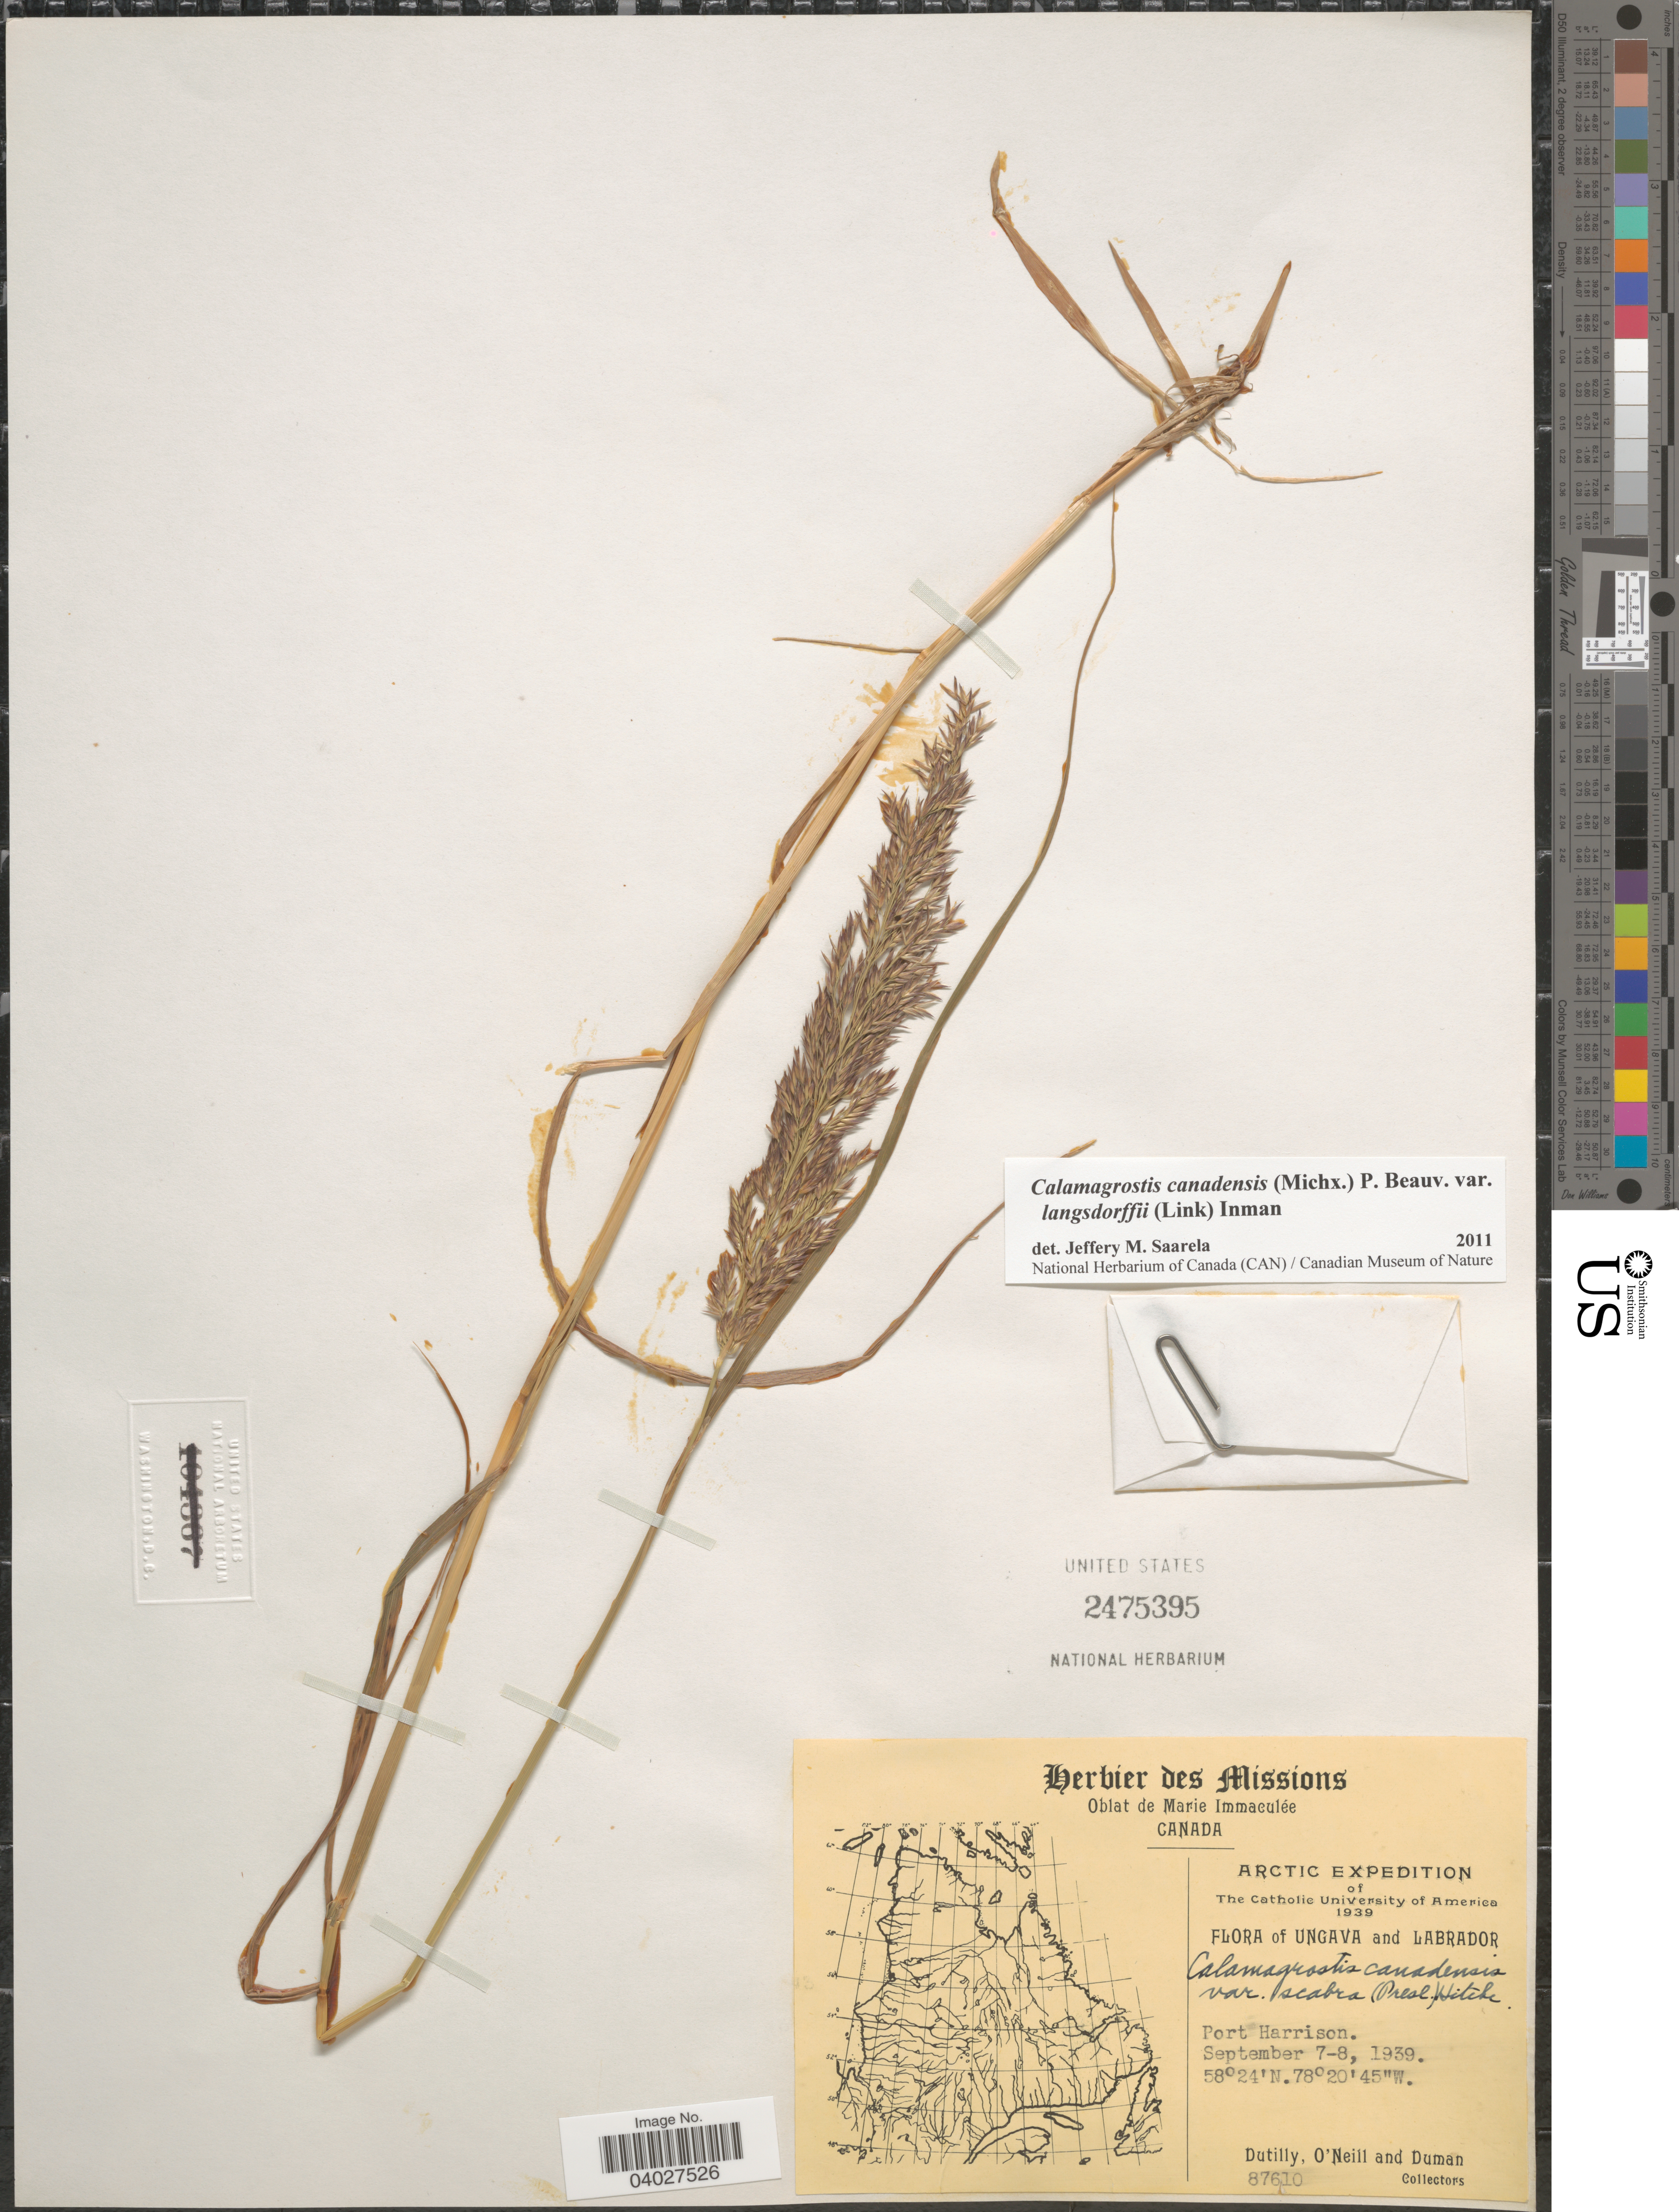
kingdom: Plantae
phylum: Tracheophyta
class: Liliopsida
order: Poales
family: Poaceae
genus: Calamagrostis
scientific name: Calamagrostis canadensis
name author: (Michx.) P. Beauv.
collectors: -. Dutilly, -. O'Neill & -. Duman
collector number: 87610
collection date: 1939-09-07/1939-09-08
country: Canada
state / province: Newfoundland and Labrador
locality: Ungava and Labrador. Port Harrison.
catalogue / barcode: US 2475395